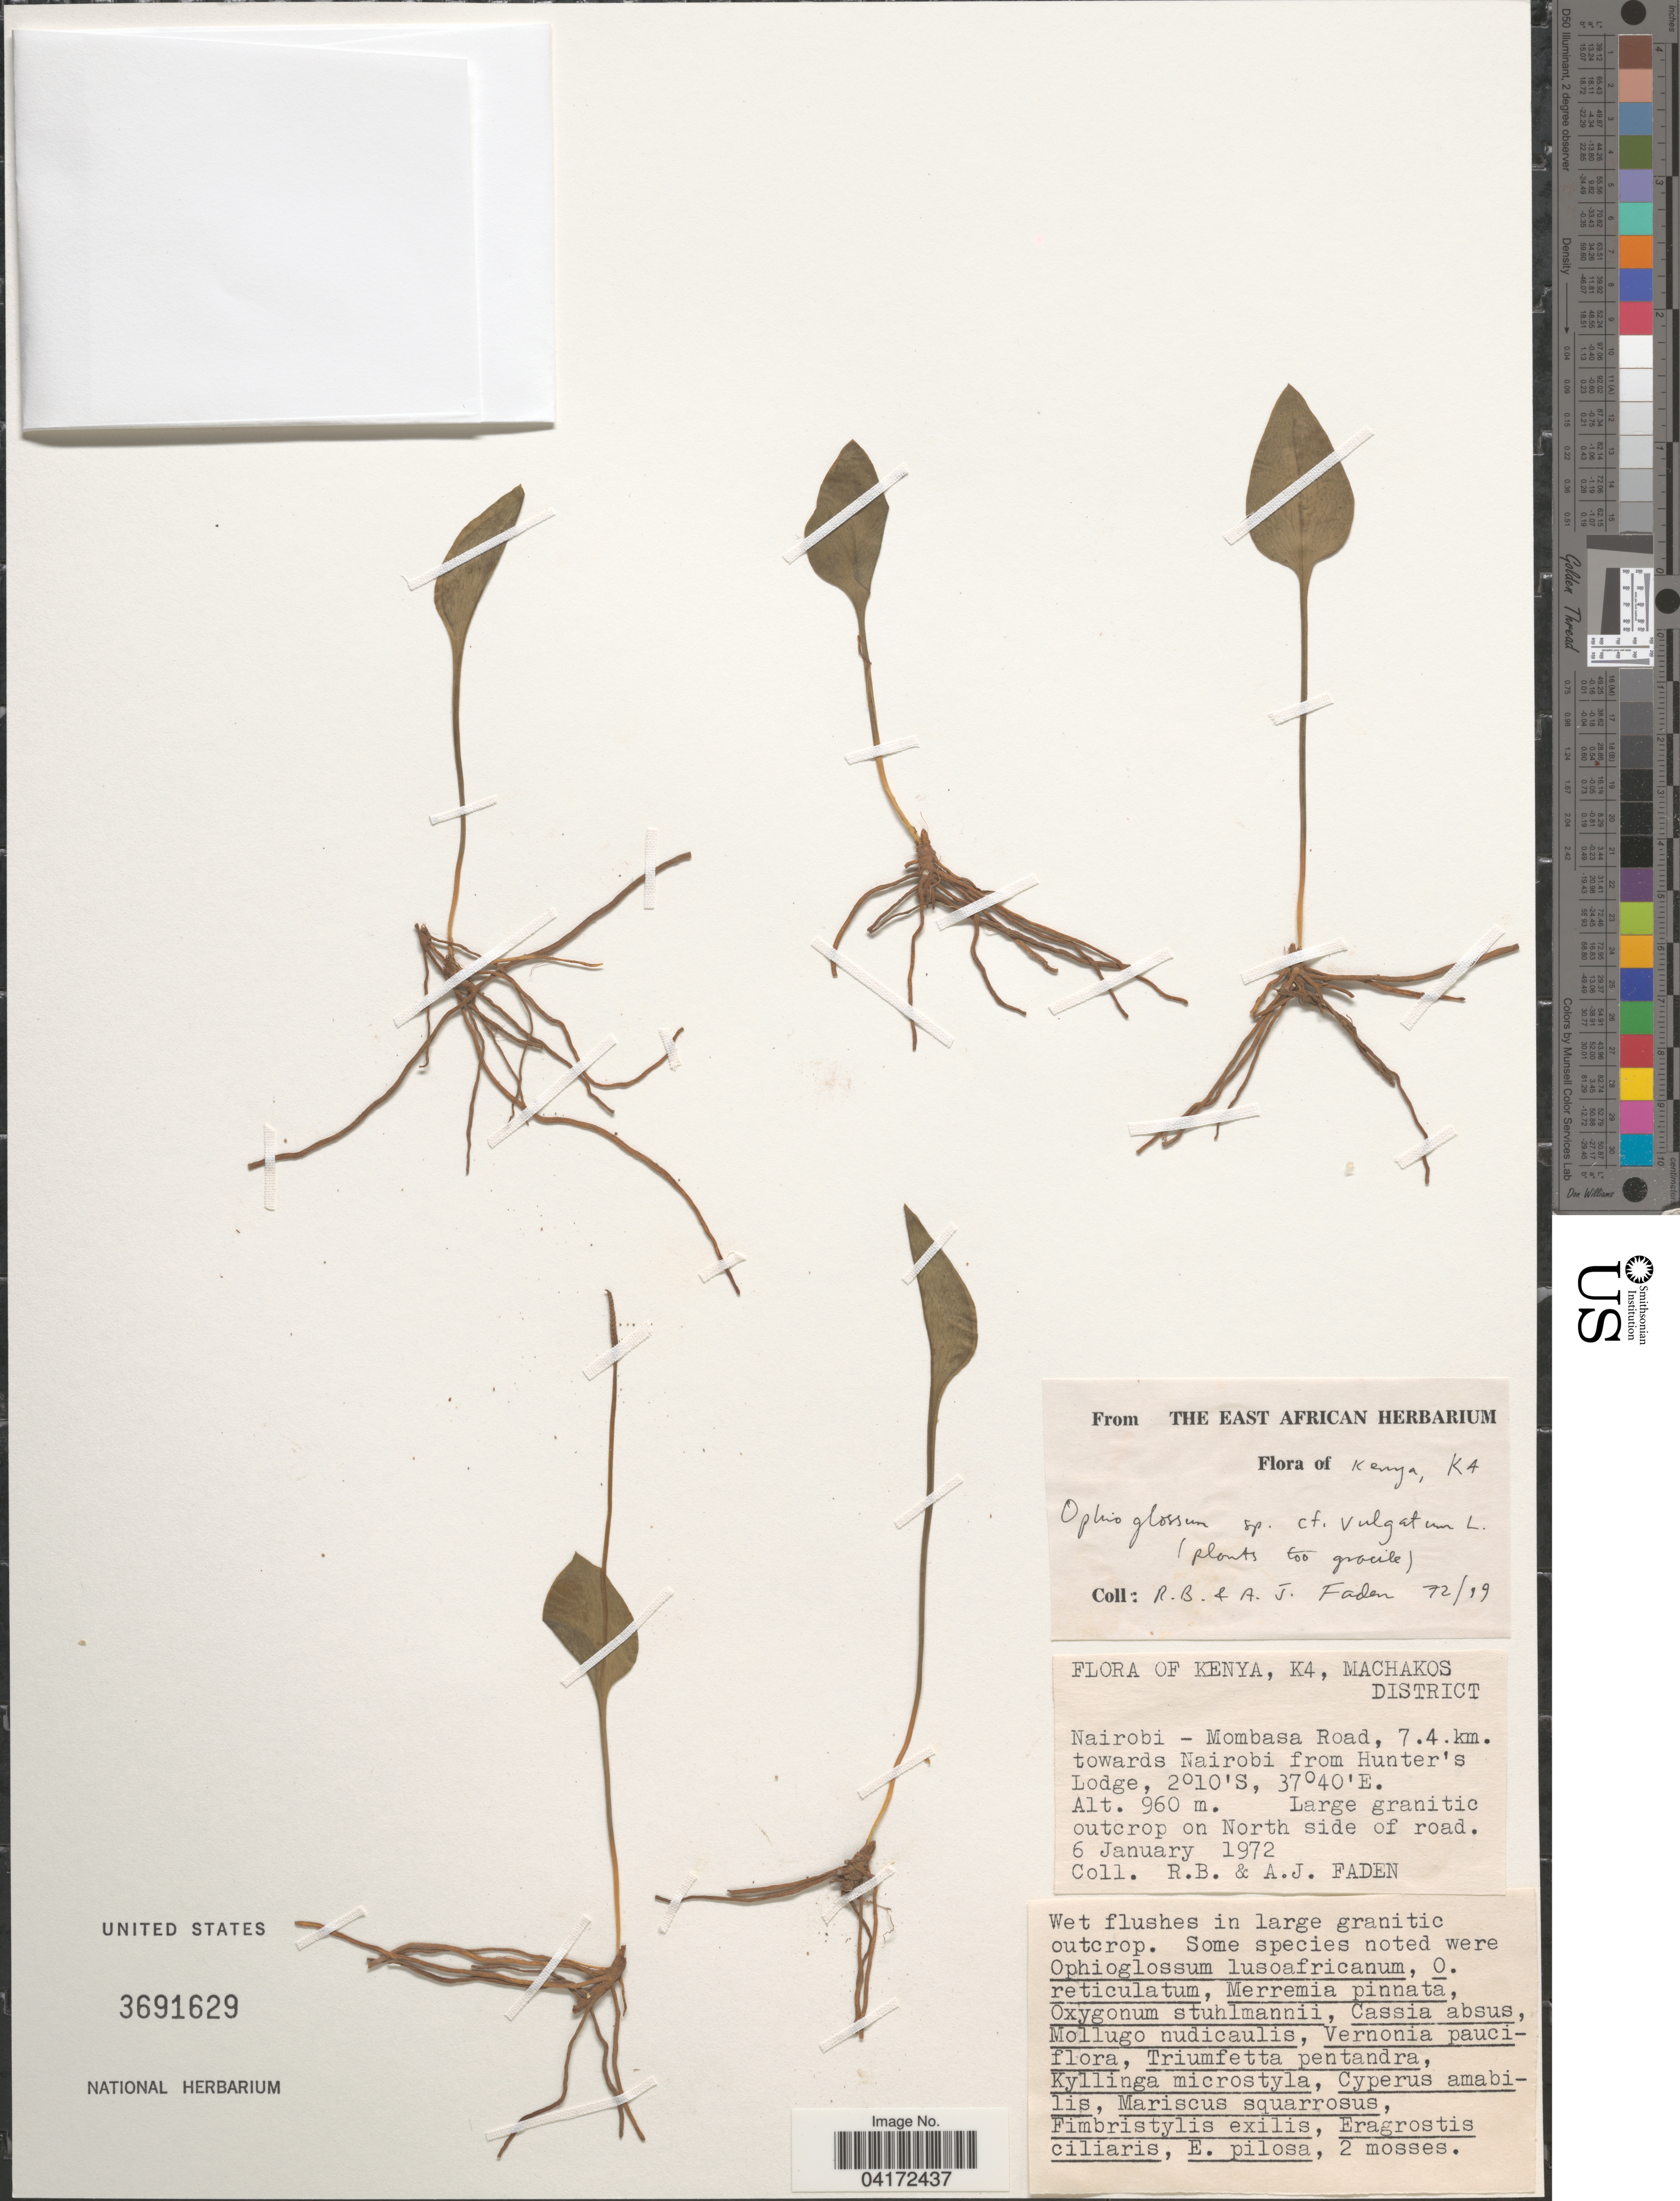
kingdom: Plantae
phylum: Tracheophyta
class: Polypodiopsida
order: Ophioglossales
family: Ophioglossaceae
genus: Ophioglossum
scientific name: Ophioglossum sp.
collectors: R. B. Faden & A. J. Faden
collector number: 72/19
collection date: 1972-01-06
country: Kenya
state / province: Machakos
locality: K4, Machakos District. Nairobi - Mombasa Road, 7.4 km. towards Nairobi from Hunter's Lodge. Large granitic outcrop on North side of road.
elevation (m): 960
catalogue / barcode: US 3691629